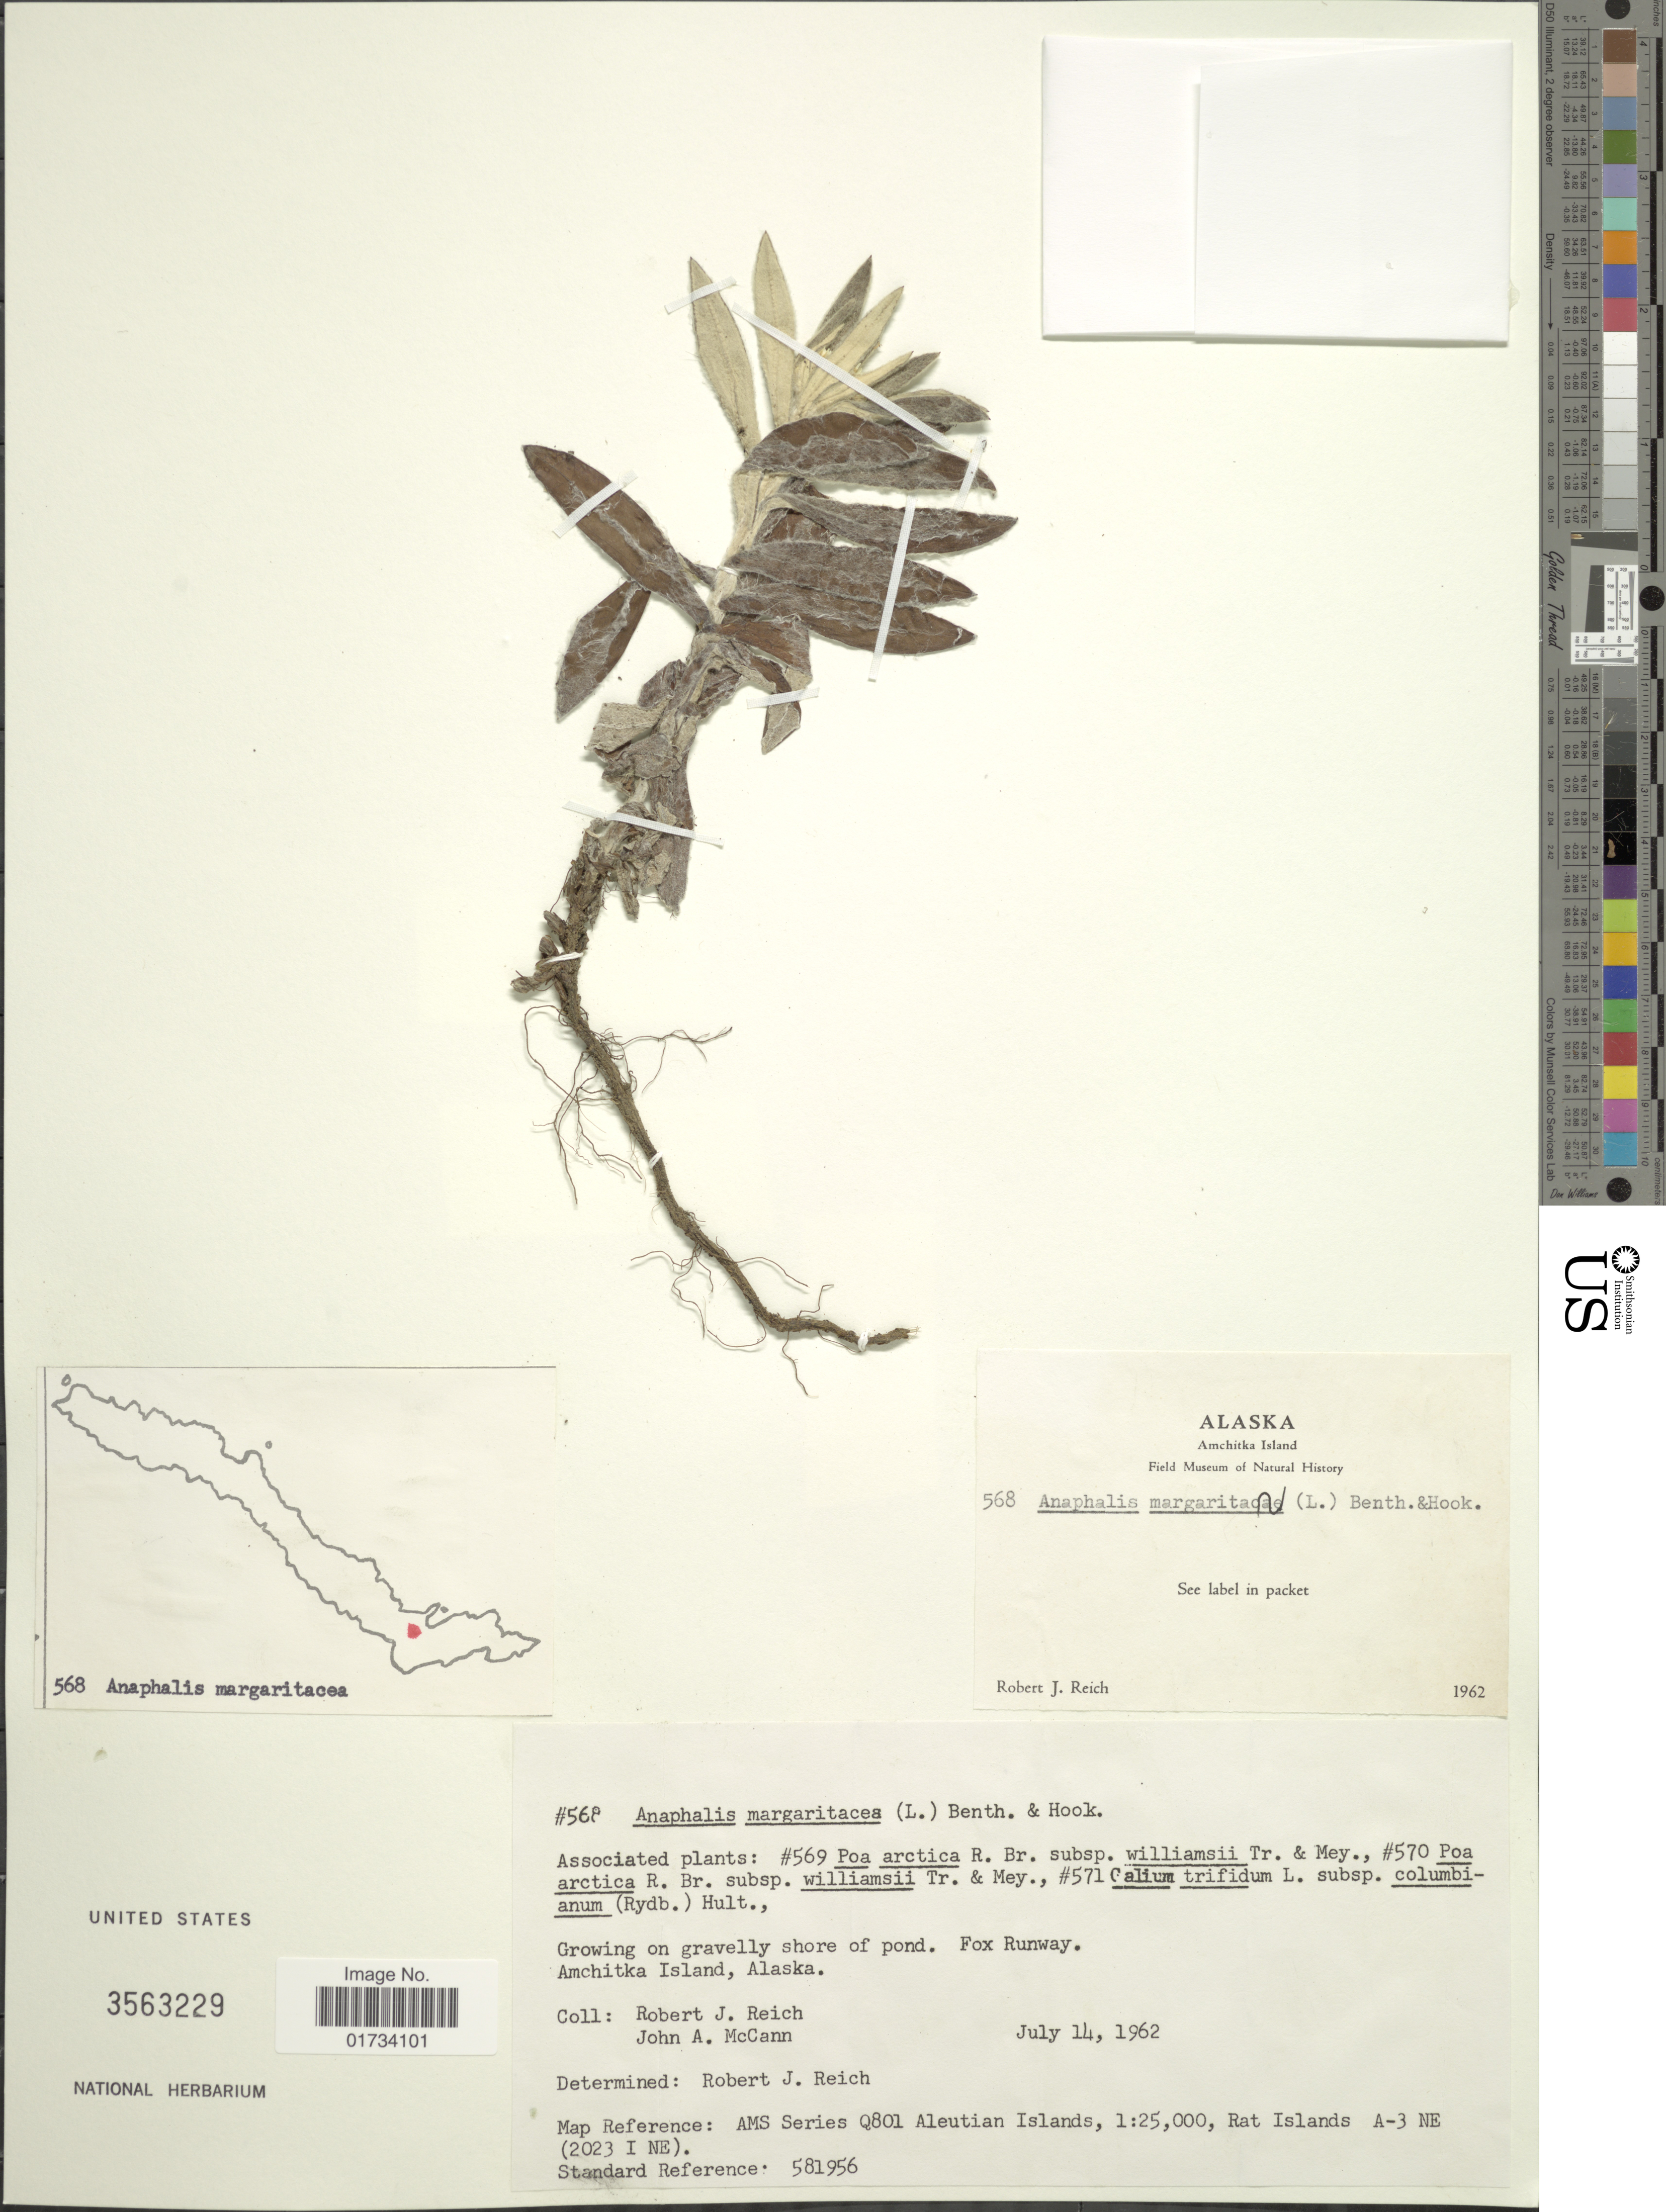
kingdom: Plantae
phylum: Tracheophyta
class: Magnoliopsida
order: Asterales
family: Asteraceae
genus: Anaphalis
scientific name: Anaphalis margaritacea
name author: (L.) Benth. & Hook. f.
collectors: R. Reich & J. A. McCann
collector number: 568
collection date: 1962-07-14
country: United States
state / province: Alaska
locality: Amchitka Island, growing on gravelly shore of pond, Fox Runway, Map Reference: AMS Series Q801 Aleutian Islands, 1:25,000, Rat Islands A-3 NE (2023 I NE)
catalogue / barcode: US 3563229